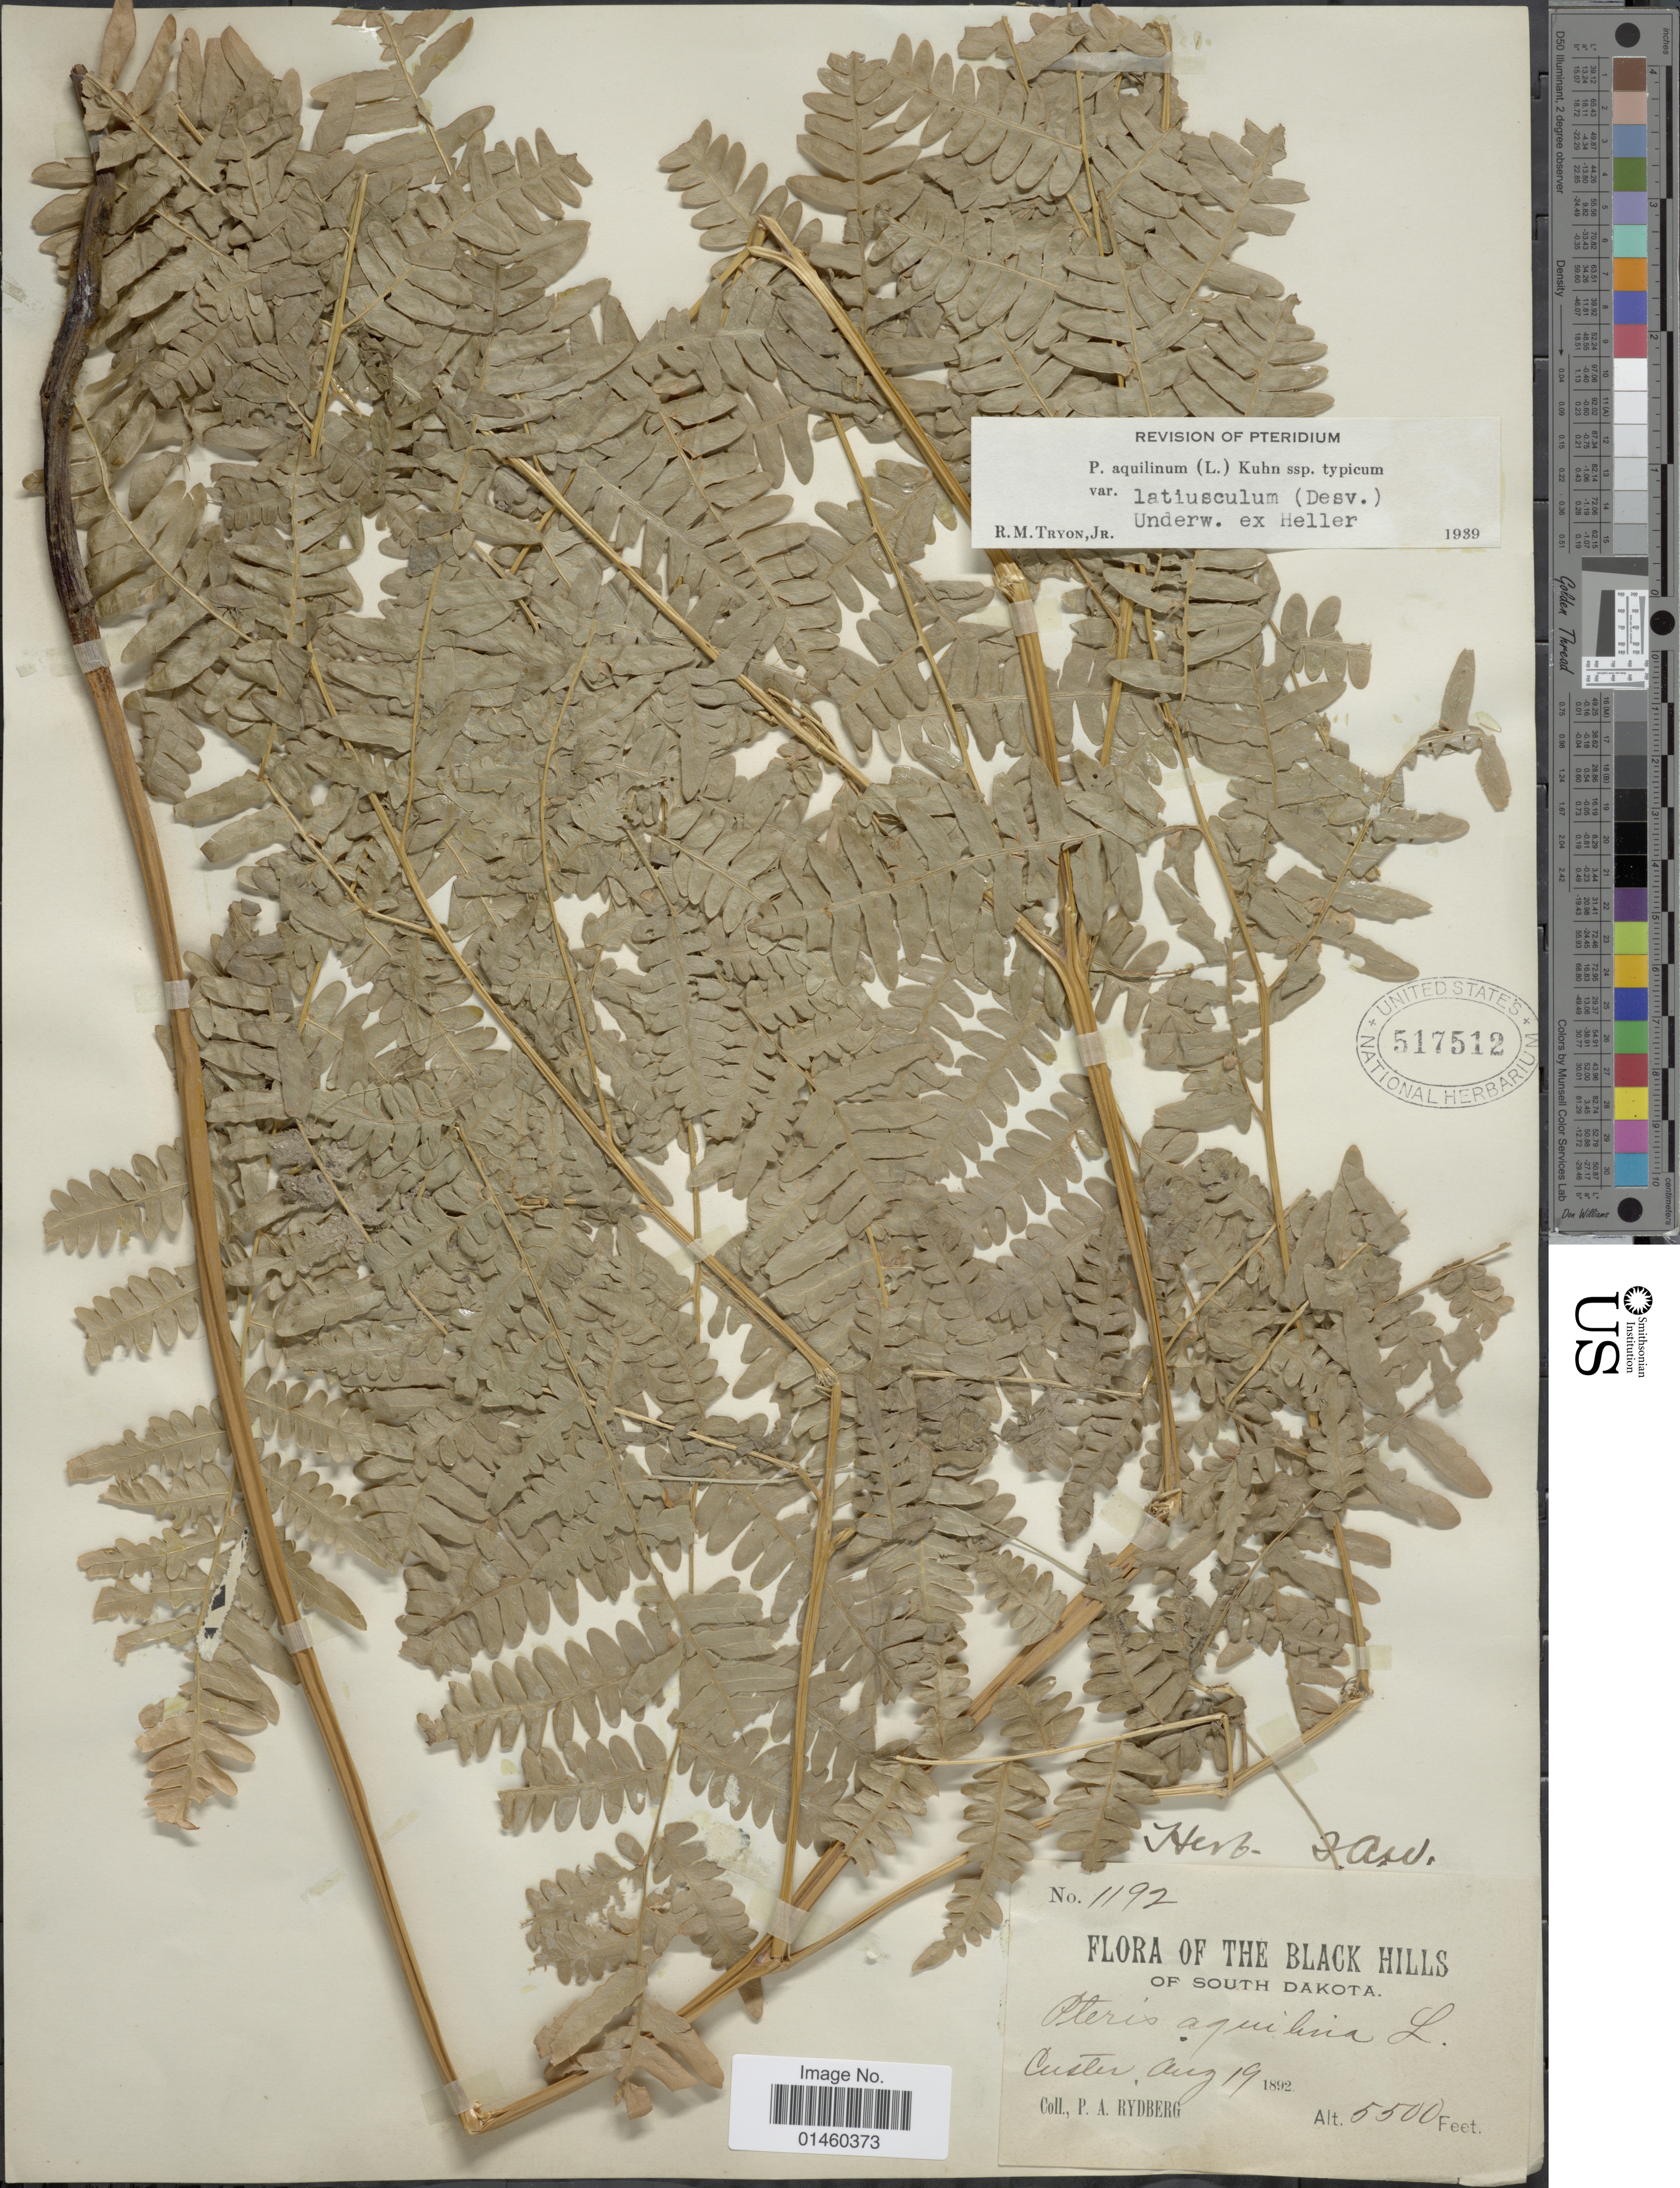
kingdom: Plantae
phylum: Tracheophyta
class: Polypodiopsida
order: Polypodiales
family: Dennstaedtiaceae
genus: Pteridium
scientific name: Pteridium aquilinum var. latiusculum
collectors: P. A. Rydberg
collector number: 1192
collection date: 1892-08-19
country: United States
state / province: South Dakota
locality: Black Hills, Cusler.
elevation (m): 1676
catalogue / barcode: US 517512